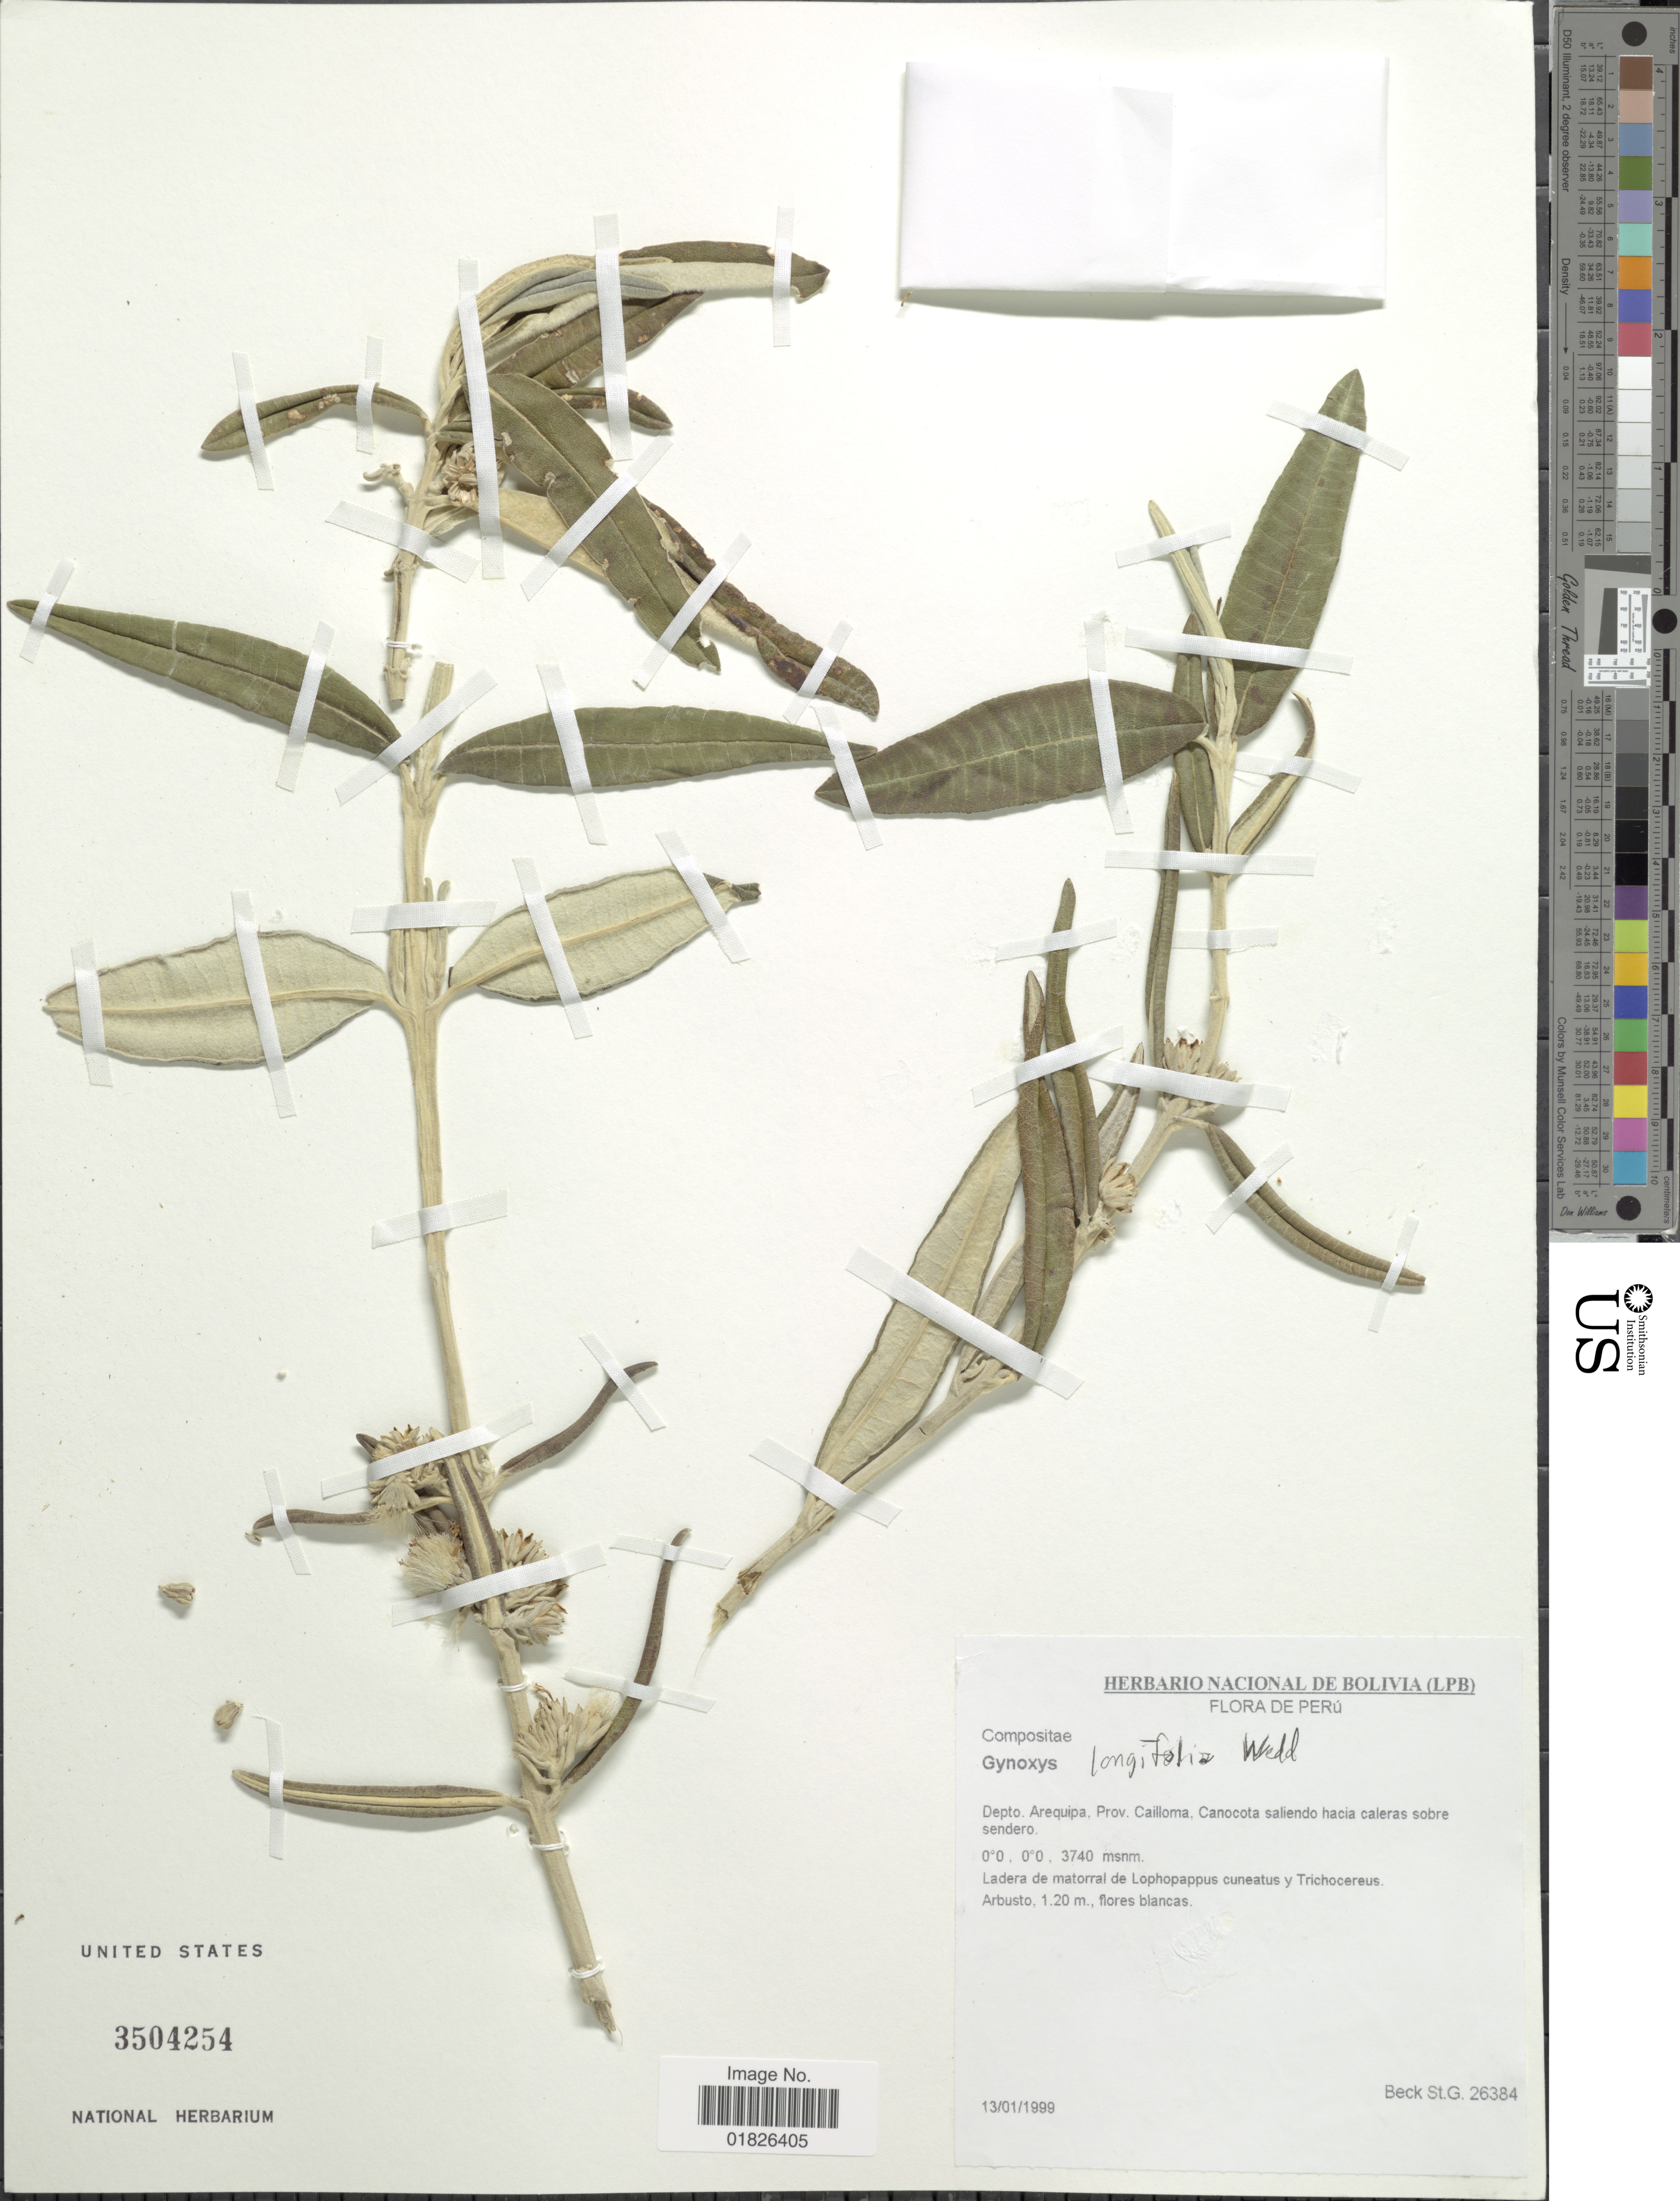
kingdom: Plantae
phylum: Tracheophyta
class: Magnoliopsida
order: Asterales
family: Asteraceae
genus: Gynoxys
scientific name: Gynoxys longifolia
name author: Wedd.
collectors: S. G. Beck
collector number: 26384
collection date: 1999-01-13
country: Peru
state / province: Arequipa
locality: Prov. Cailloma, Canocota saliendo hacia caleras sobre sendero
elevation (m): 3740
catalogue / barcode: US 3504254